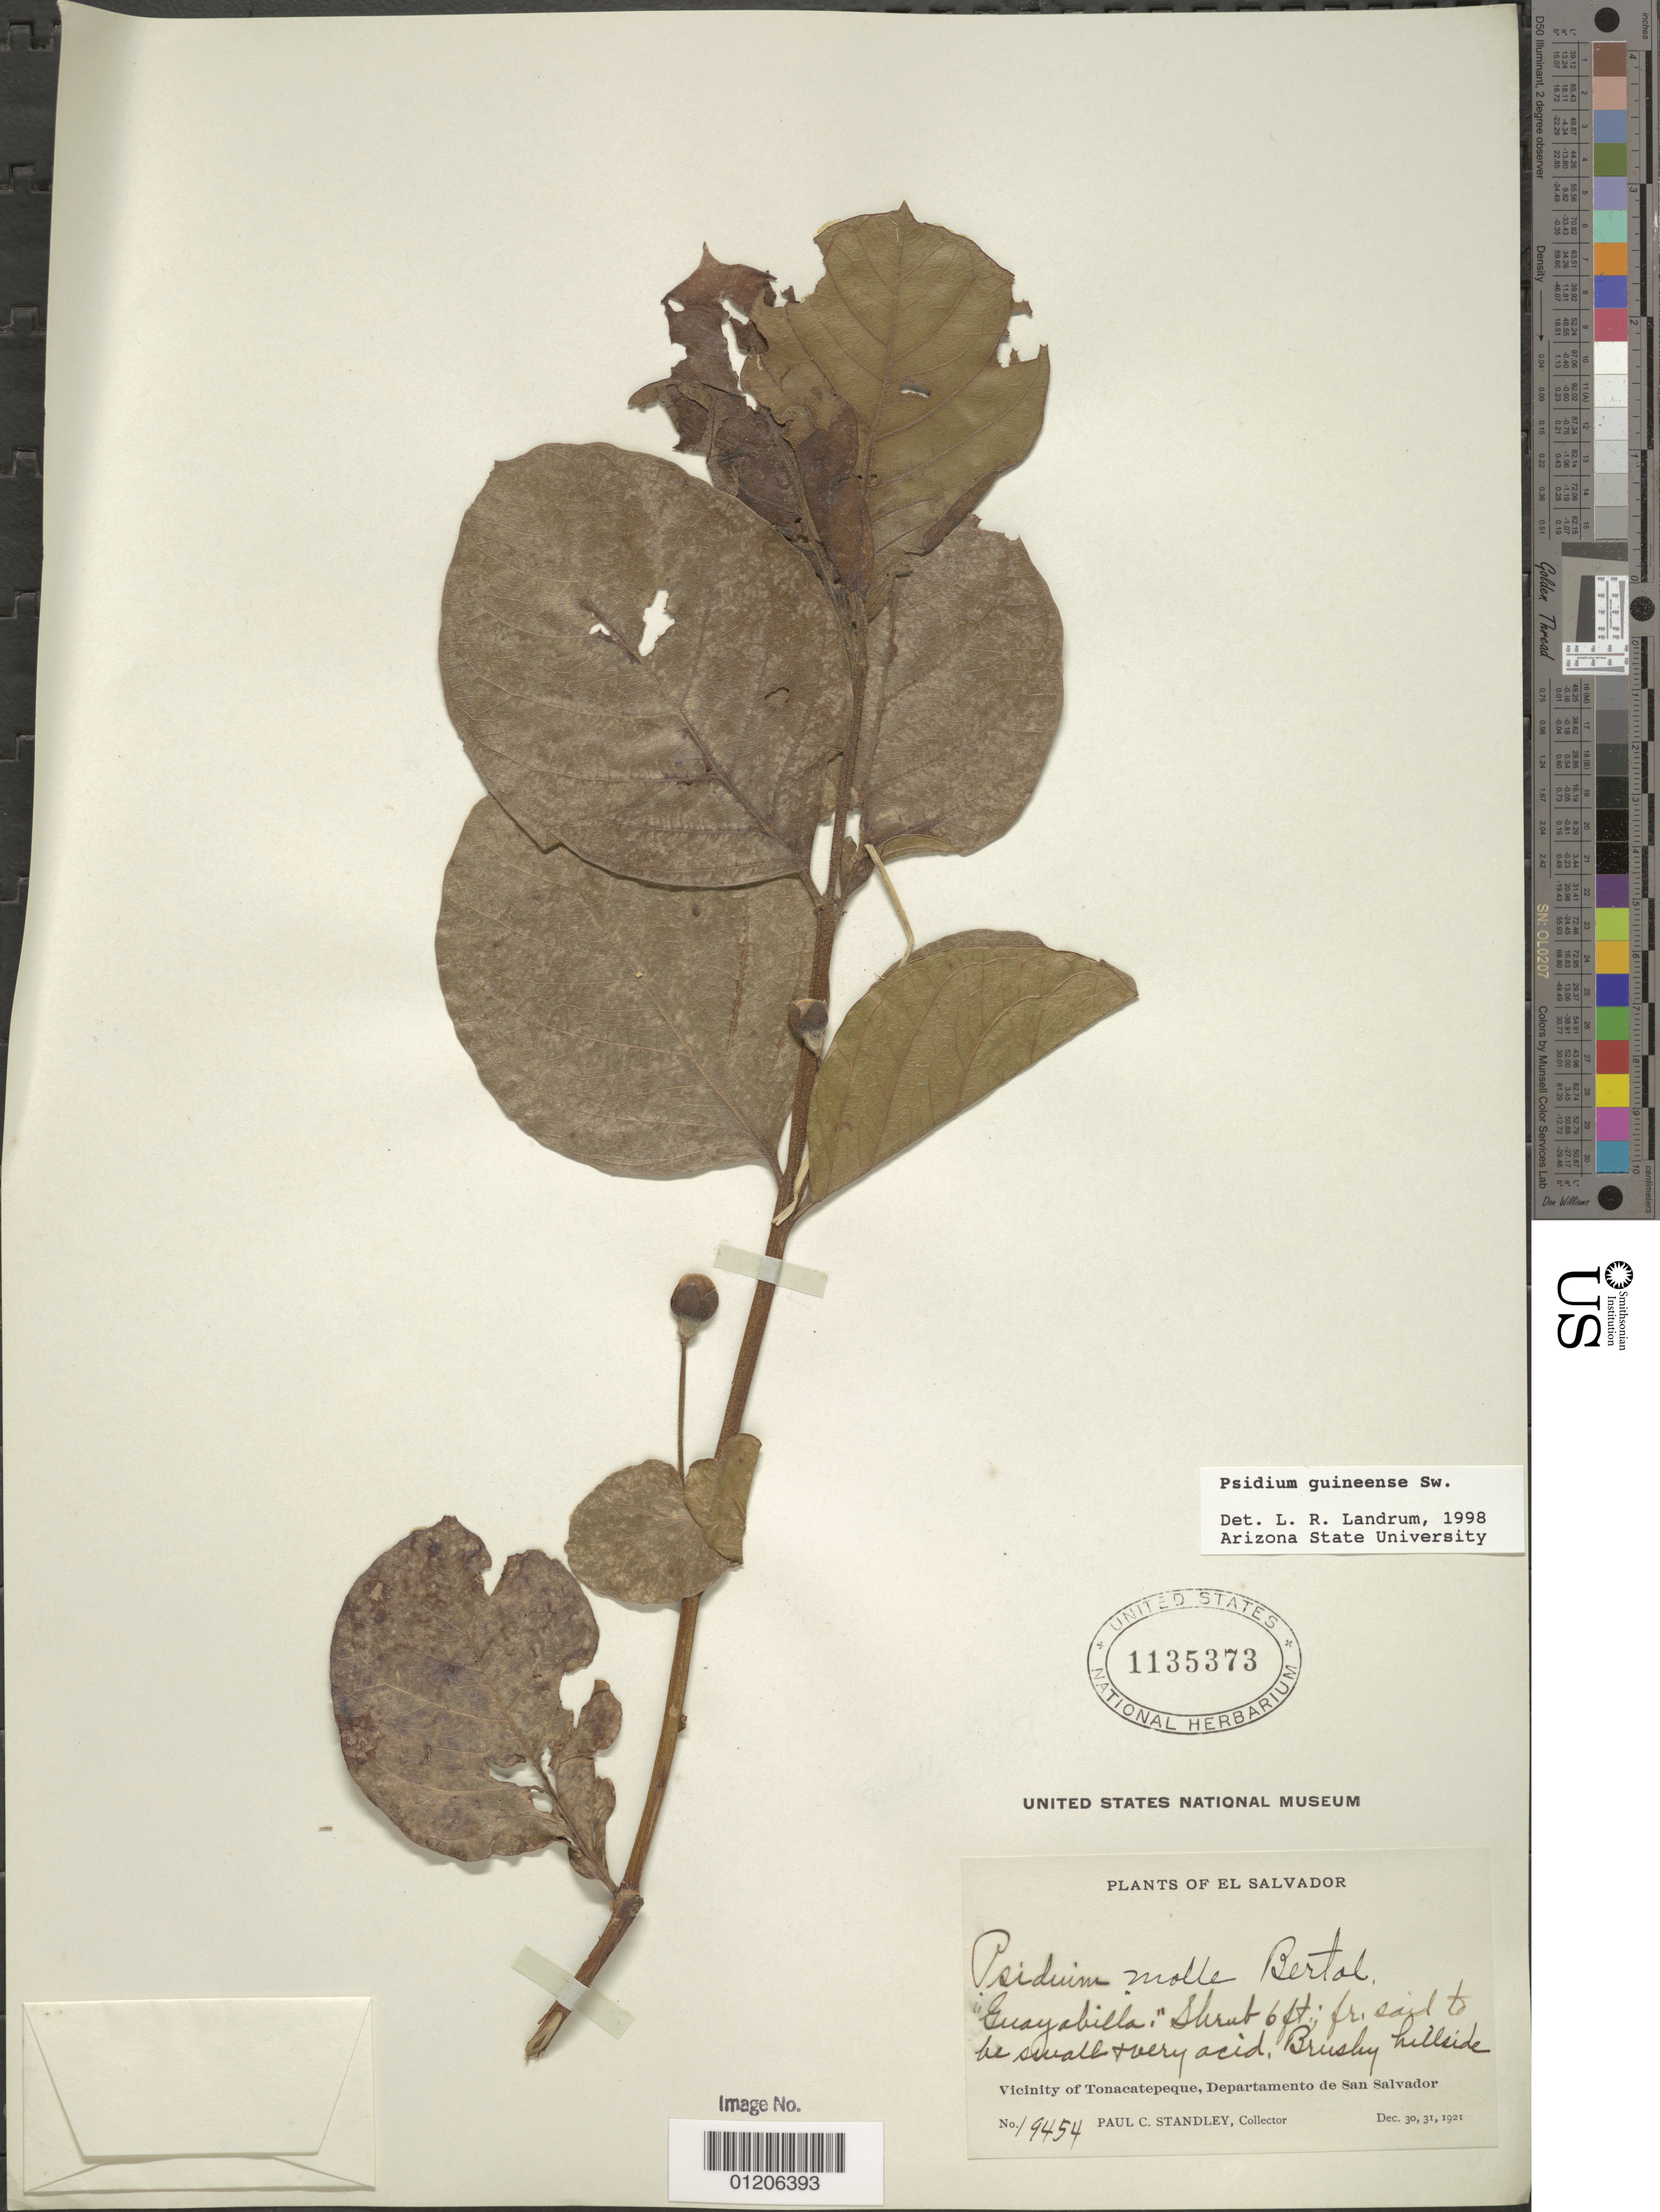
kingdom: Plantae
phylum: Tracheophyta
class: Magnoliopsida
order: Myrtales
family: Myrtaceae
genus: Psidium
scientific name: Psidium guineense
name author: Sw.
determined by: Landrum, L. R.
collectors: P. C. Standley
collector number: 19454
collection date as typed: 30 Dec 1921 and 31 Dec 1921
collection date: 1921-12-30,1921-12-31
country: El Salvador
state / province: San Salvador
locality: Vicinity of Tonacatepeque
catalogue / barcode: US 1135373